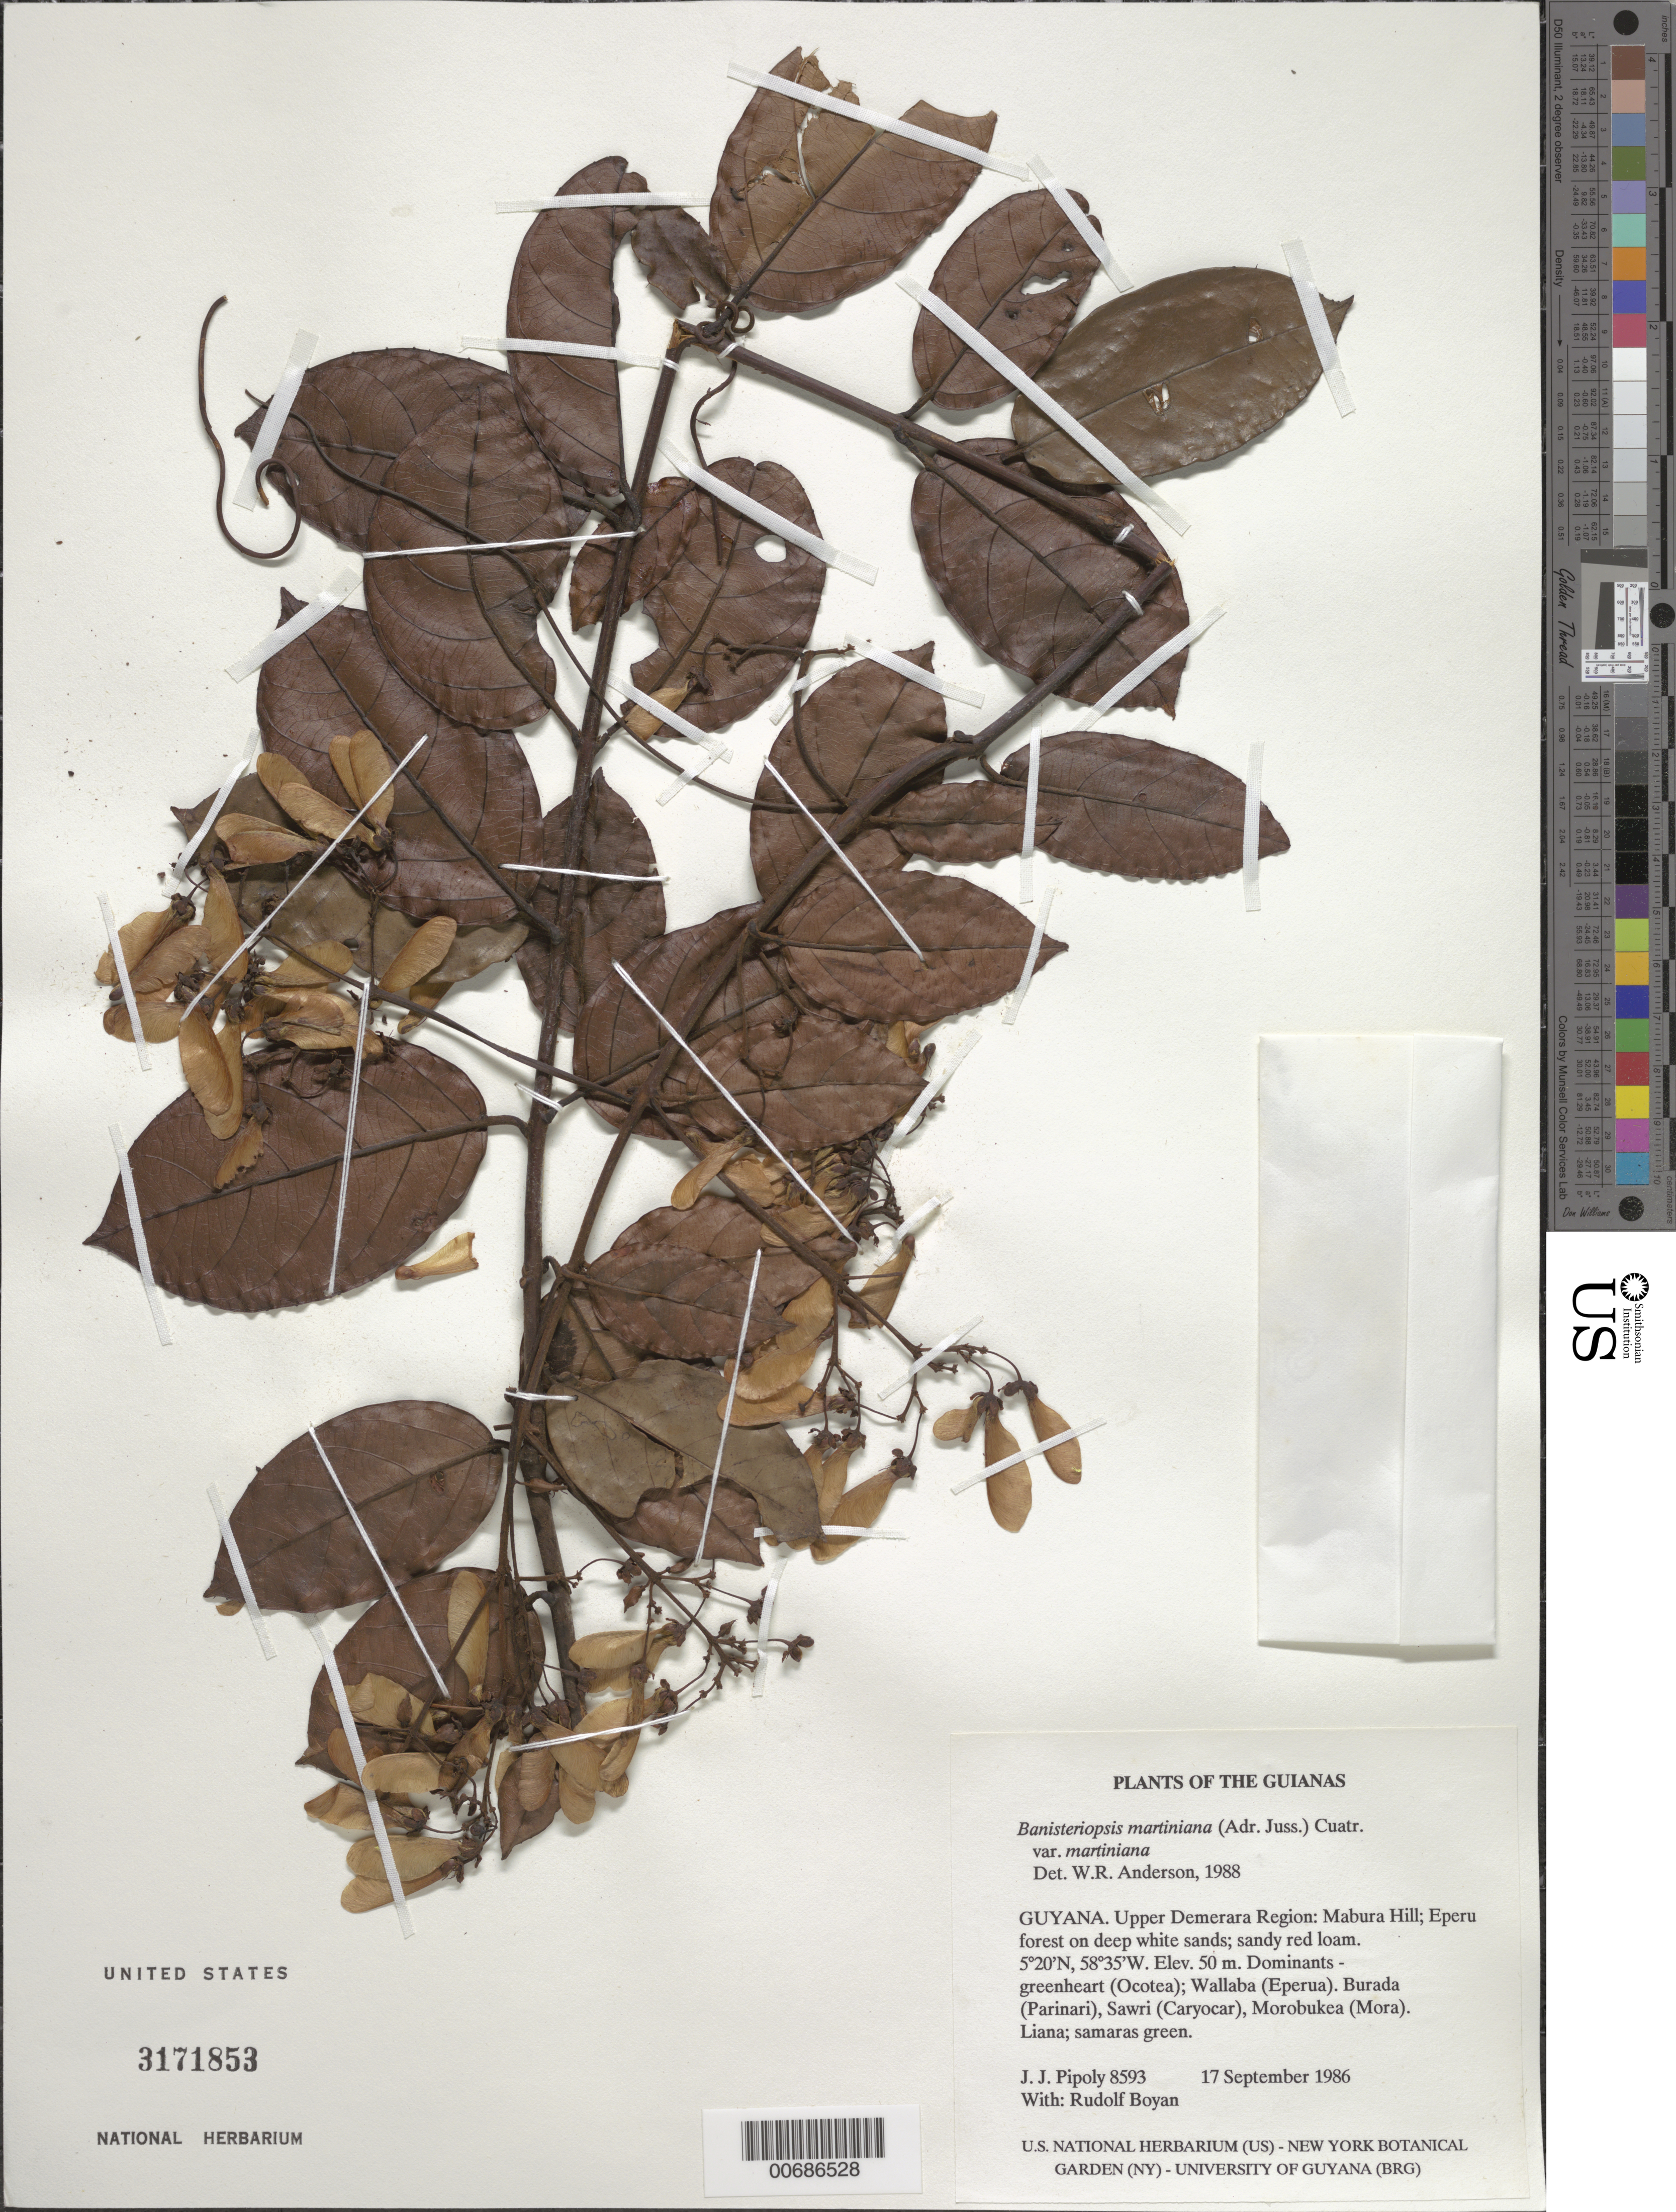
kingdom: Plantae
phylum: Tracheophyta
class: Magnoliopsida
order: Malpighiales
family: Malpighiaceae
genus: Banisteriopsis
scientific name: Banisteriopsis martiniana var. martiniana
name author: (A. Juss.) Cuatrec.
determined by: Anderson, W. R., (MICH), University of Michigan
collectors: J. J. Pipoly & R. Boyan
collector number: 8593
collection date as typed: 17 September 1986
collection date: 1986-09-17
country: Guyana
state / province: U. Demerara-Berbice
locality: Mabura Hill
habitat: Eperua forest on deep white sands; sandy red loam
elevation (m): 50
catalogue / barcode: US 3171853